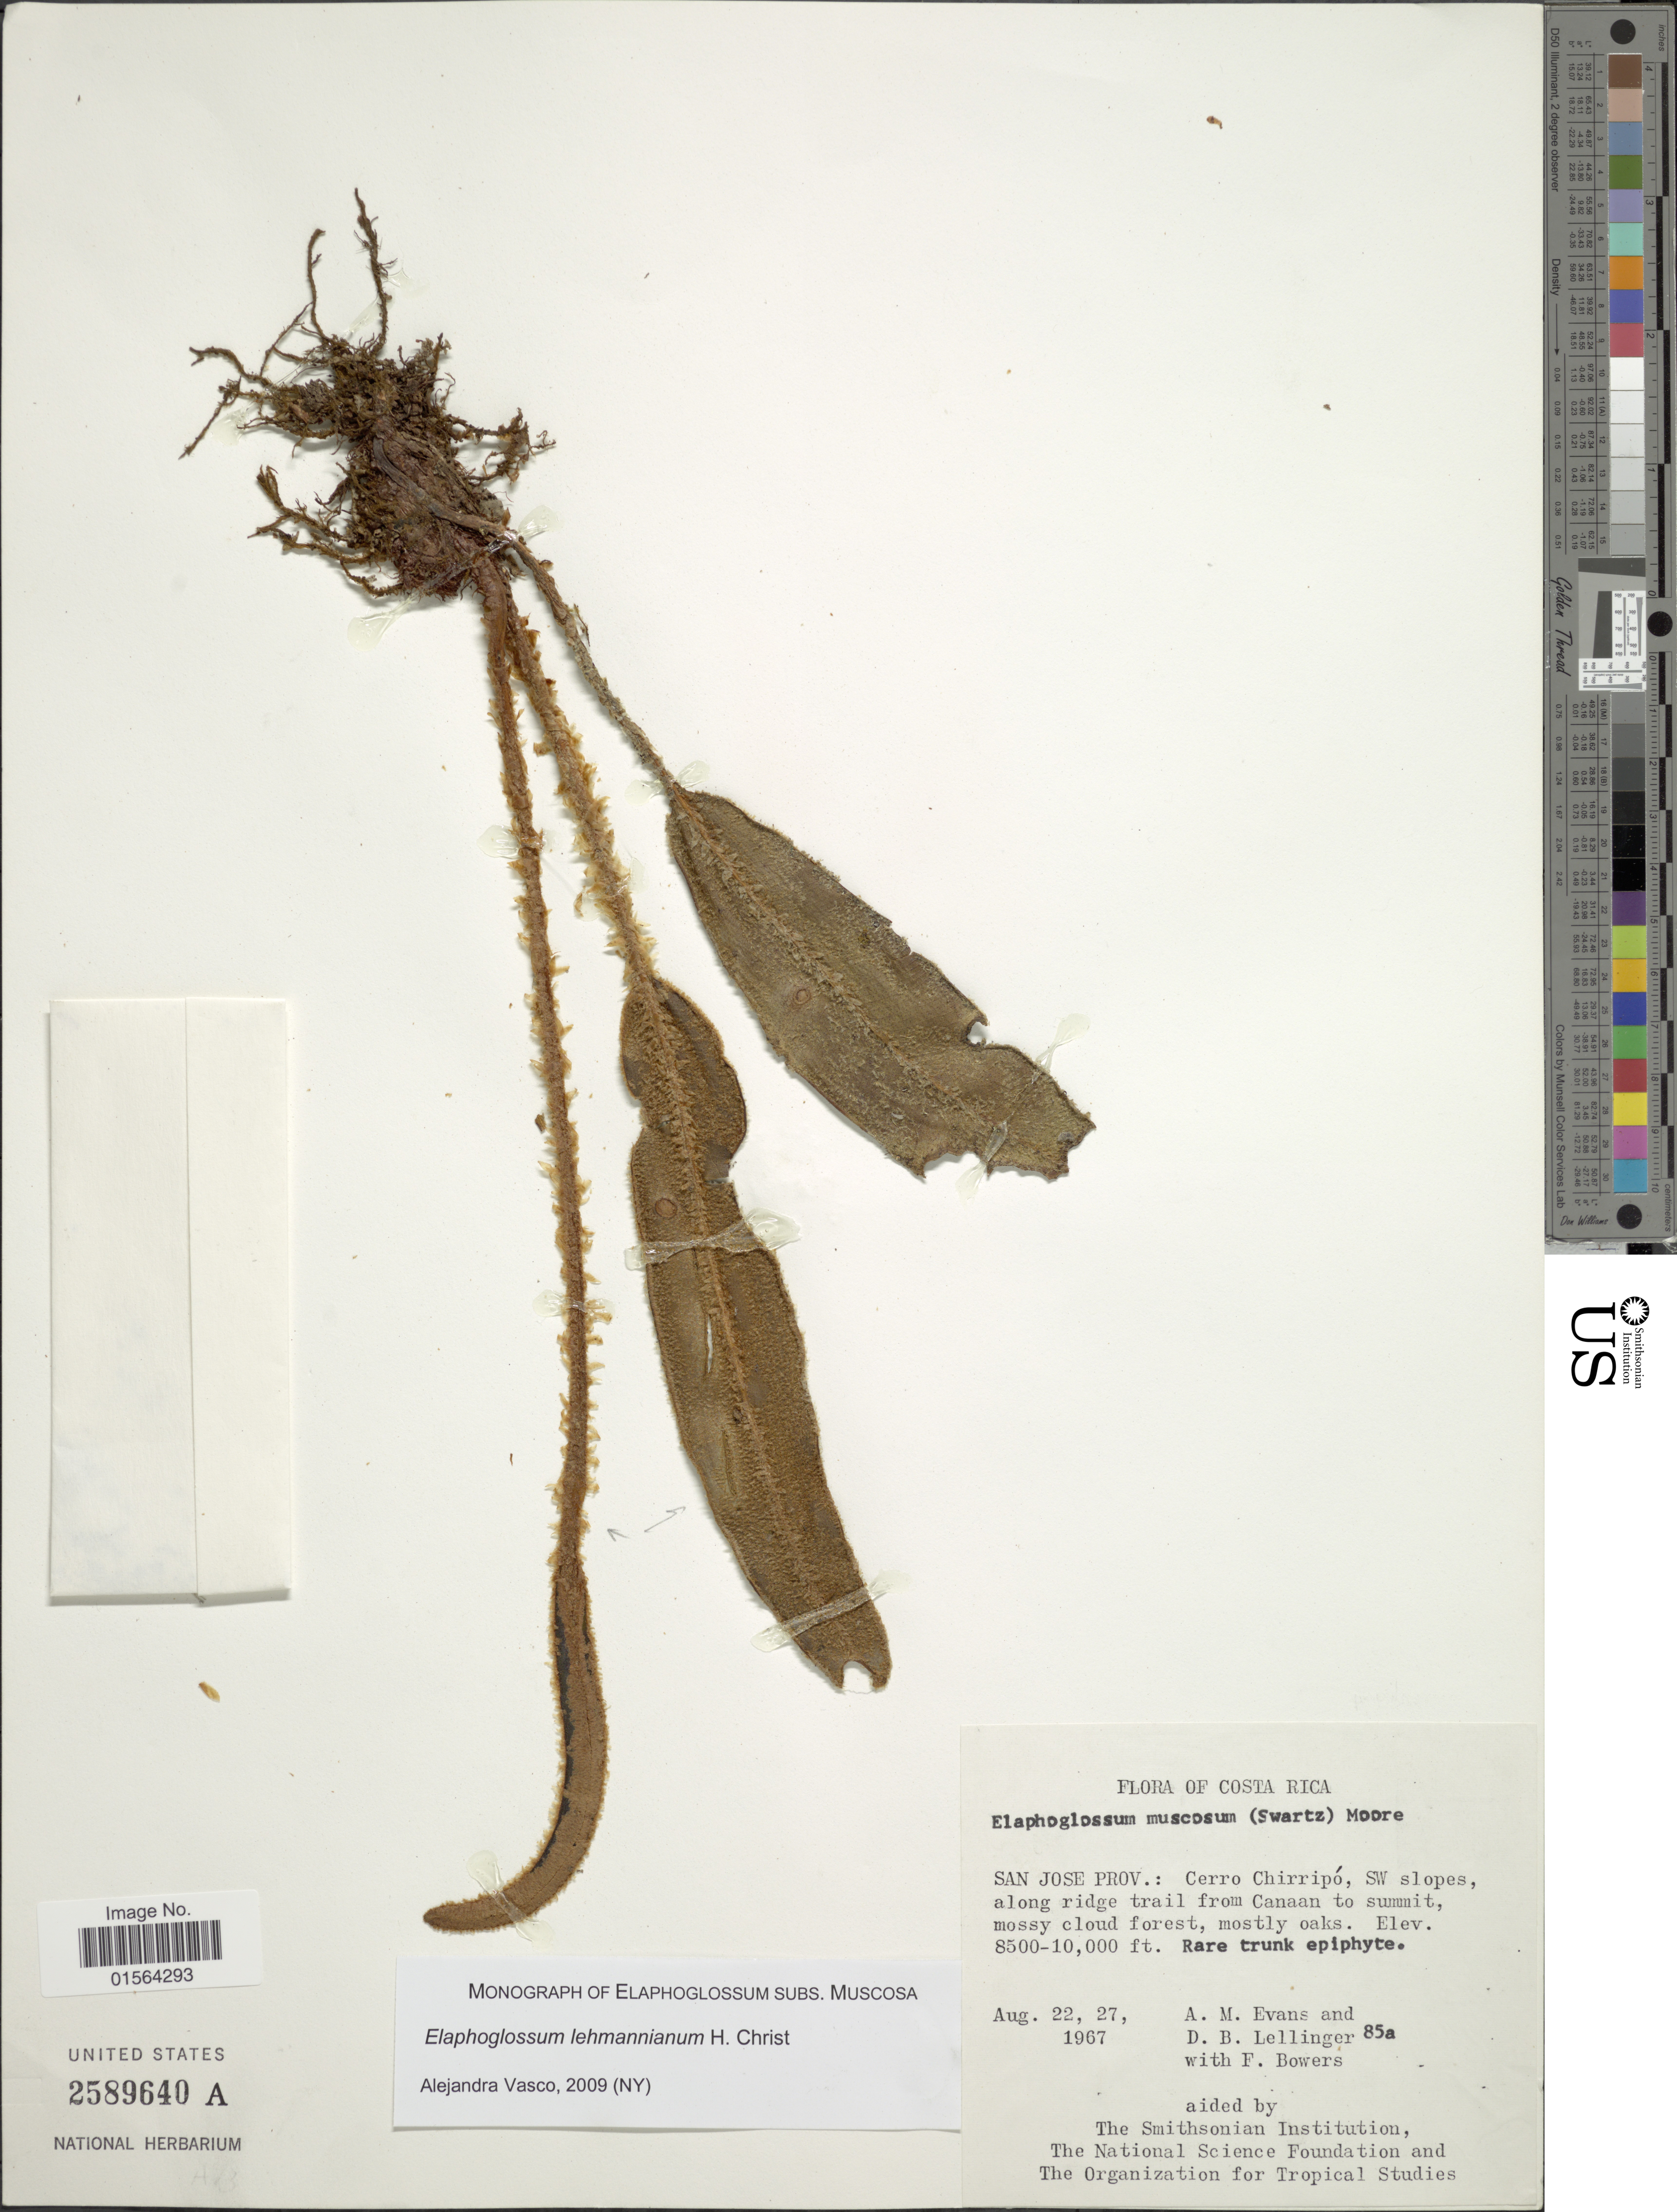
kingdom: Plantae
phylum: Tracheophyta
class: Polypodiopsida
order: Polypodiales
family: Dryopteridaceae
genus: Elaphoglossum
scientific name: Elaphoglossum lehmannianum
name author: Christ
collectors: A. M. Evans, D. B. Lellinger & F. Bowers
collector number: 85a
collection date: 1967-08-22/1967-08-27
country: Costa Rica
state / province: San José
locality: San Jose Prov.: Cerro Chirripo, SW slopes, along ridge trail from Canaan to summit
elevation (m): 2591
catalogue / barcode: US 2589640A